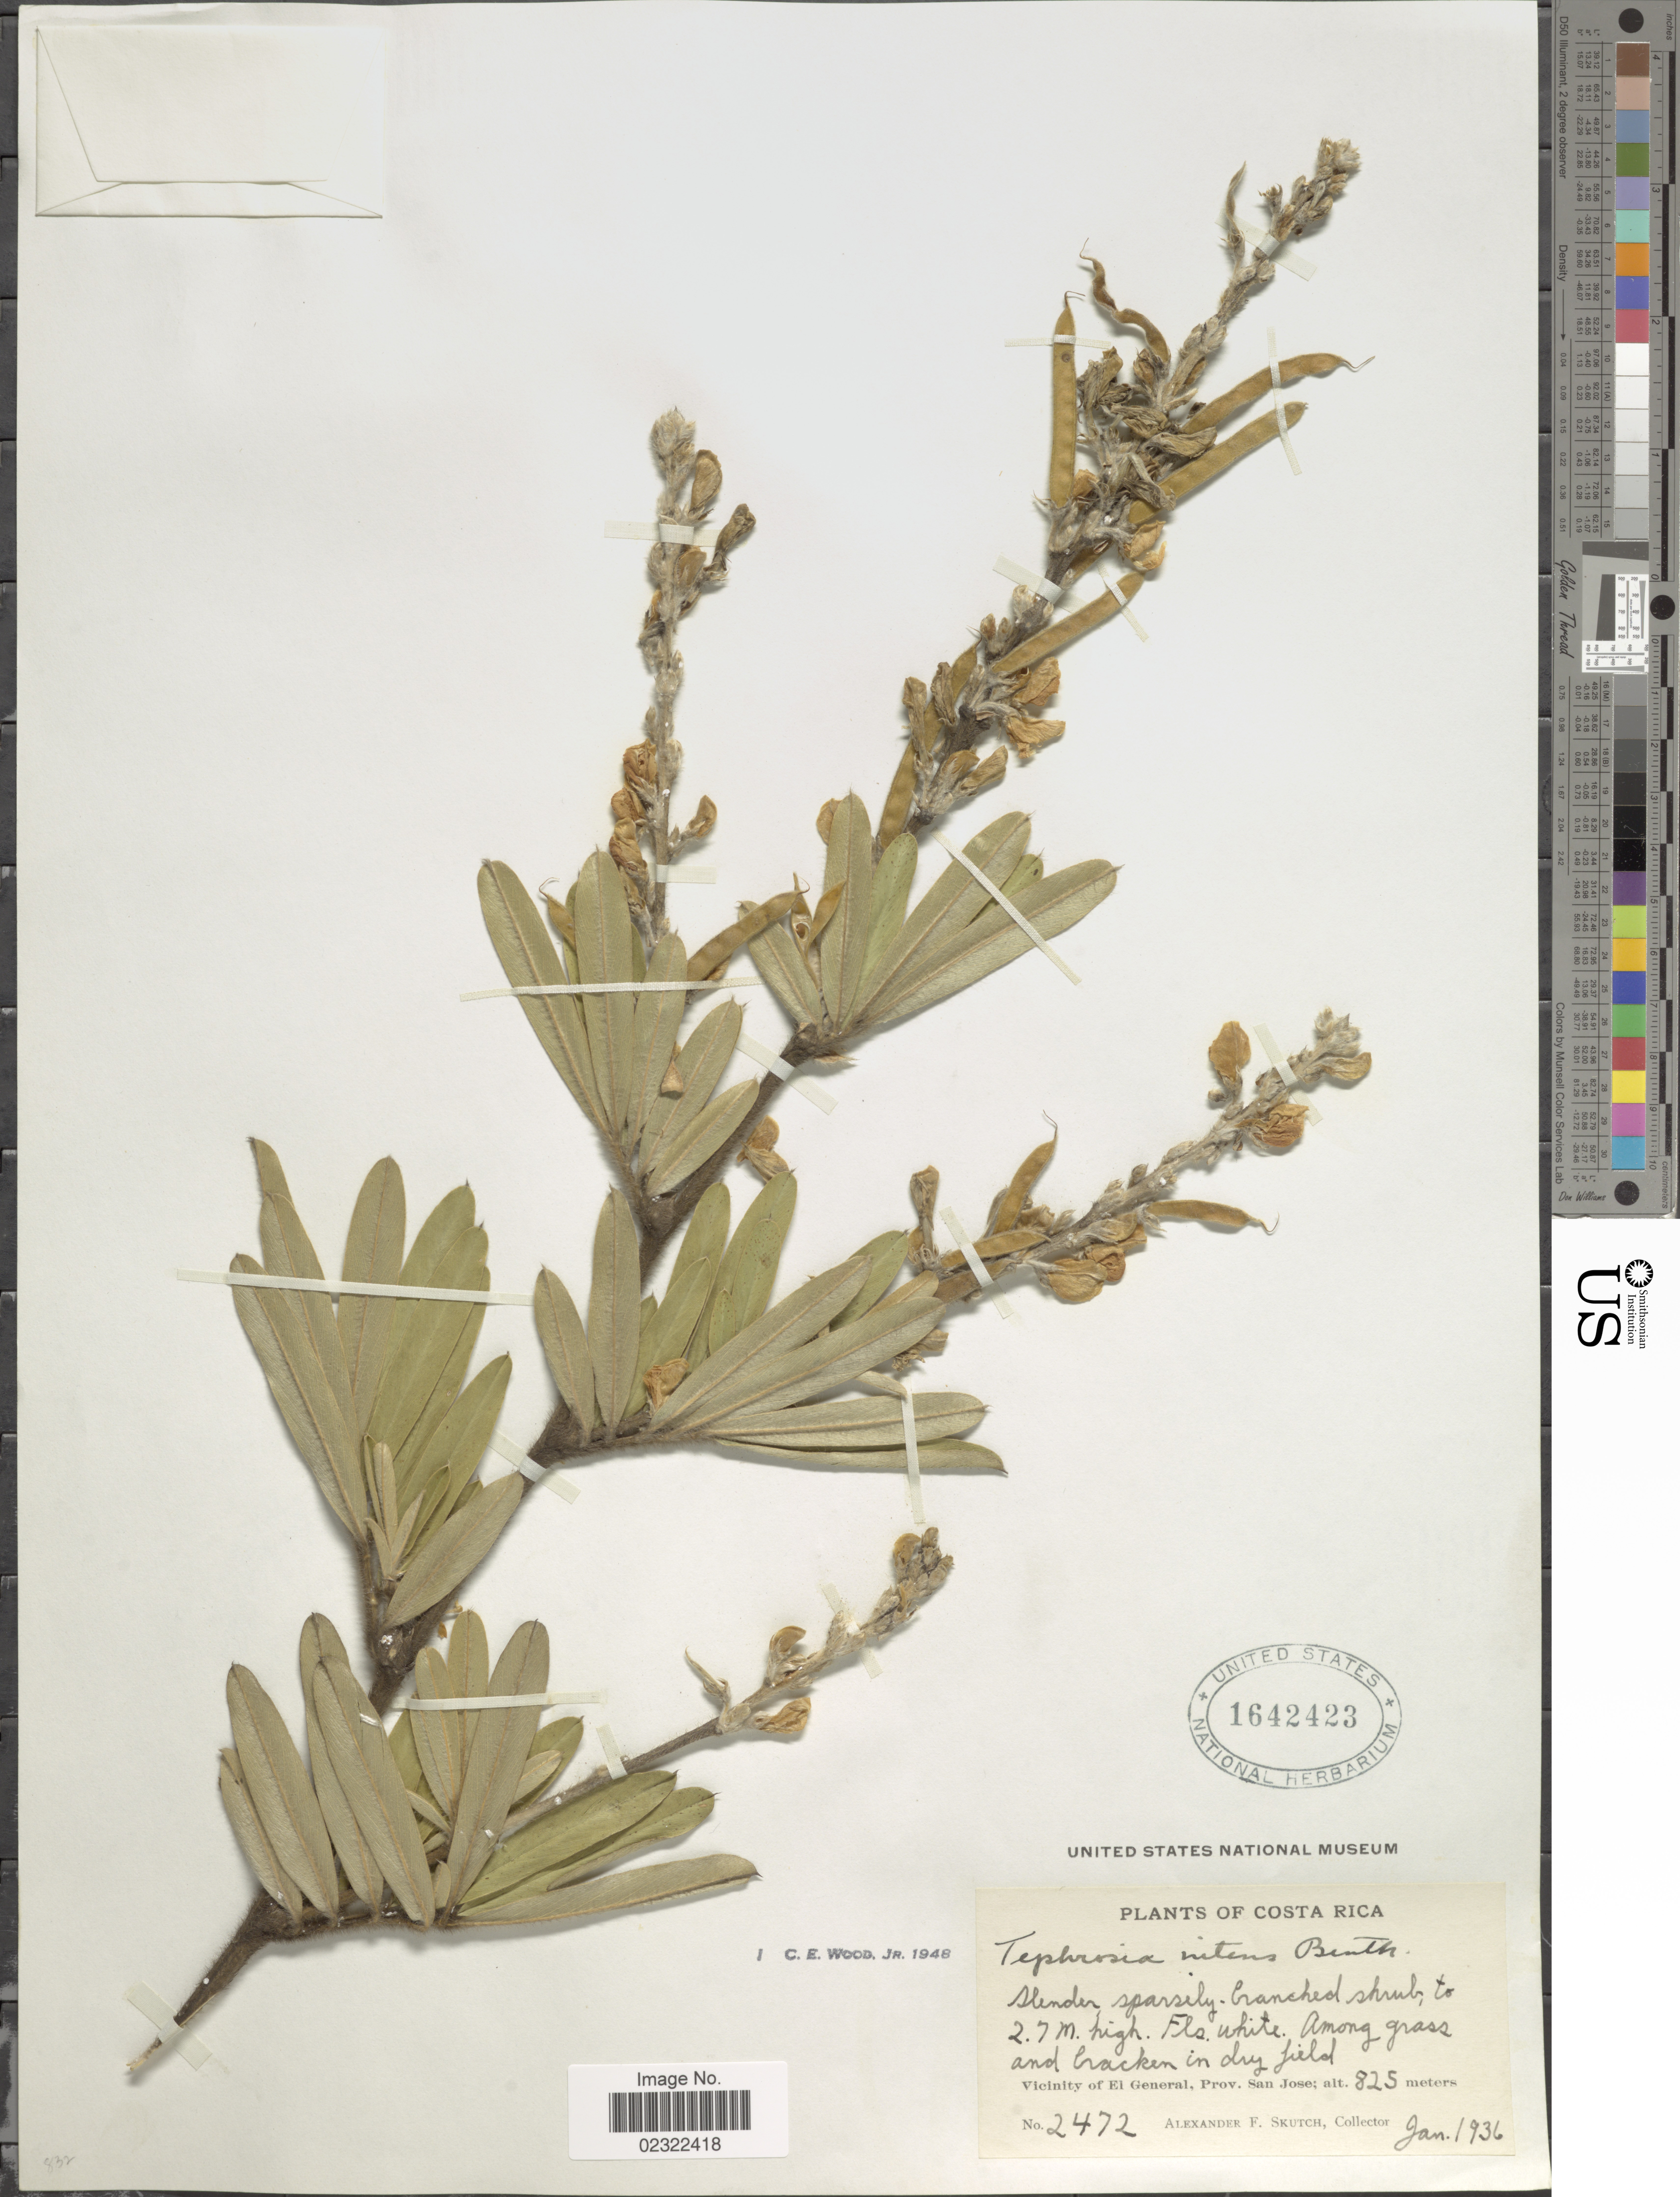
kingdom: Plantae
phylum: Tracheophyta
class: Magnoliopsida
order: Fabales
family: Fabaceae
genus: Tephrosia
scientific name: Tephrosia nitens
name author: Benth.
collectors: A. F. Skutch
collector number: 2472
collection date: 1936-01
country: Costa Rica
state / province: San José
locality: Vicinity of El General, Prov. San Jose.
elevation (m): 825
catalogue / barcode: US 1642423